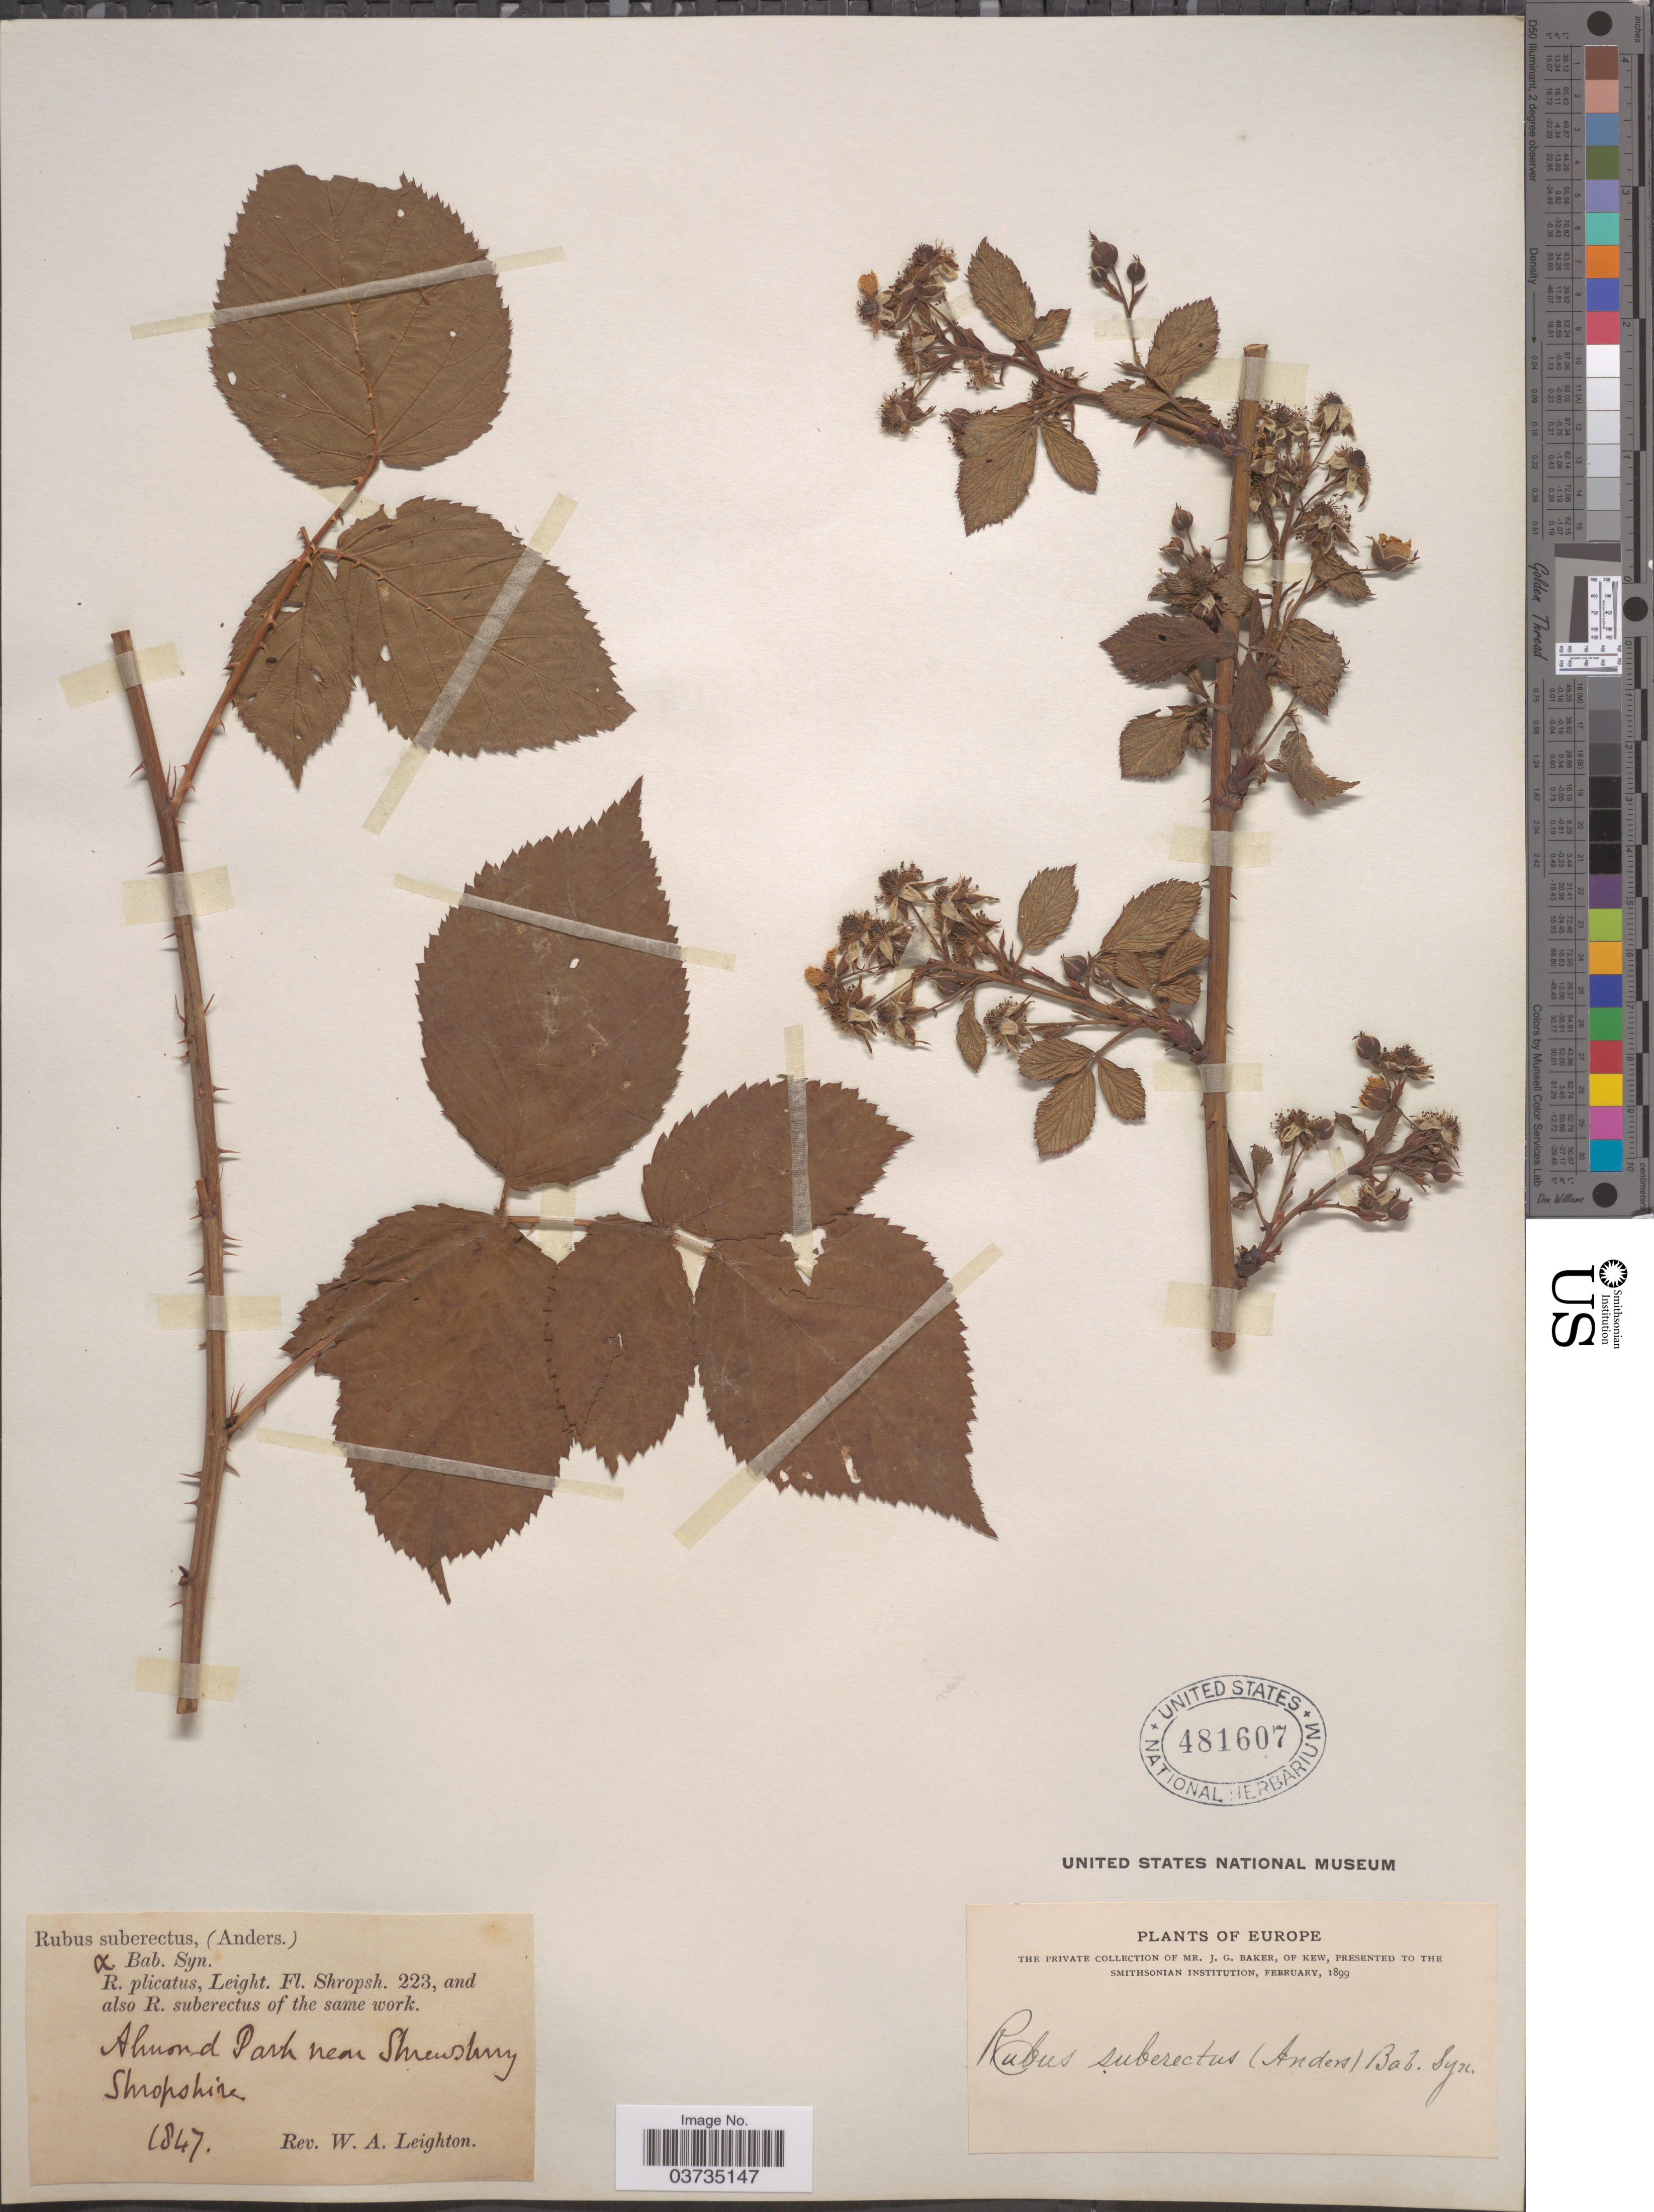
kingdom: Plantae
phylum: Tracheophyta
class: Magnoliopsida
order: Rosales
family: Rosaceae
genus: Rubus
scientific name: Rubus suberectus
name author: G. Anderson ex Sm.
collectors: W. Leighton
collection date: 1847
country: United Kingdom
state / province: England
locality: Europe. Almond Park near Shrewsbury. Shropshire.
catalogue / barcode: US 481607